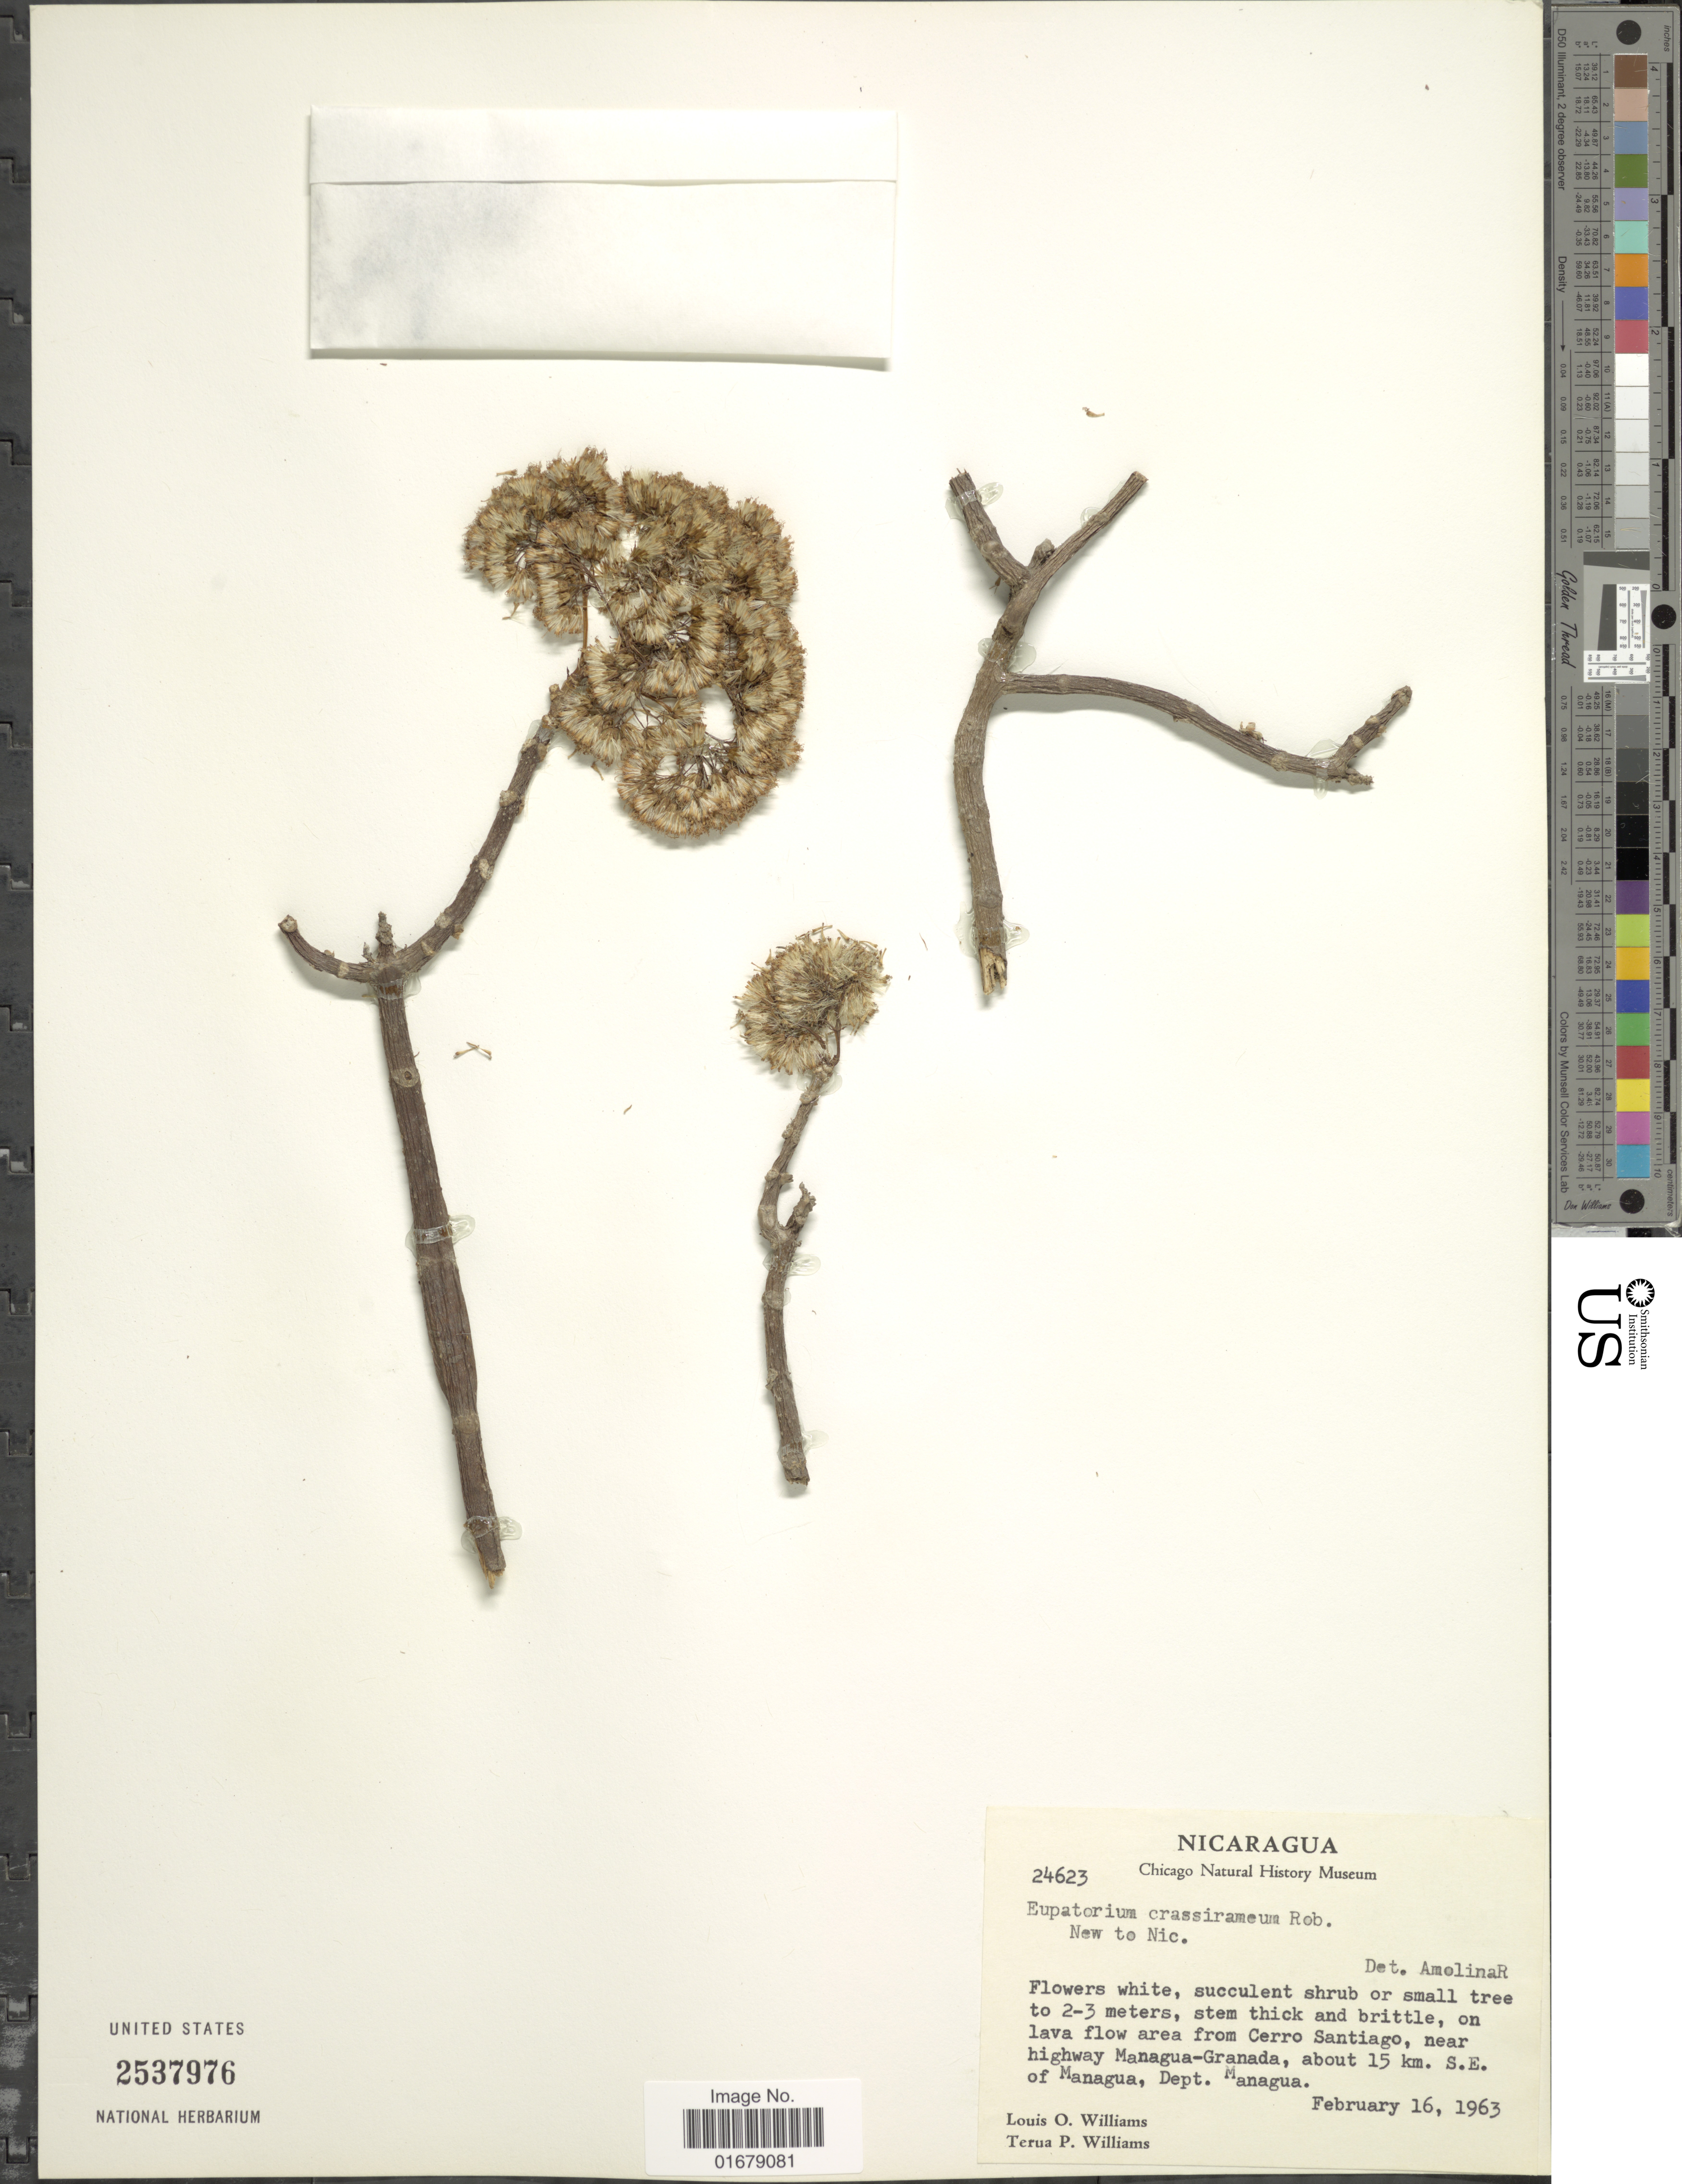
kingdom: Plantae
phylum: Tracheophyta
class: Magnoliopsida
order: Asterales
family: Asteraceae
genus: Pachythamnus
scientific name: Pachythamnus crassirameus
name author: (B.L. Rob.) R.M. King & H. Rob.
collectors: L. O. Williams & T. P. Williams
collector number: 24623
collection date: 1963-02-16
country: Nicaragua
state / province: Managua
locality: Nicaragua. on lava flow area from Cerro Santiago, near highway Managua-Granada, about 15 km. S.E. of Managua. Dept. Managua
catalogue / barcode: US 2537976